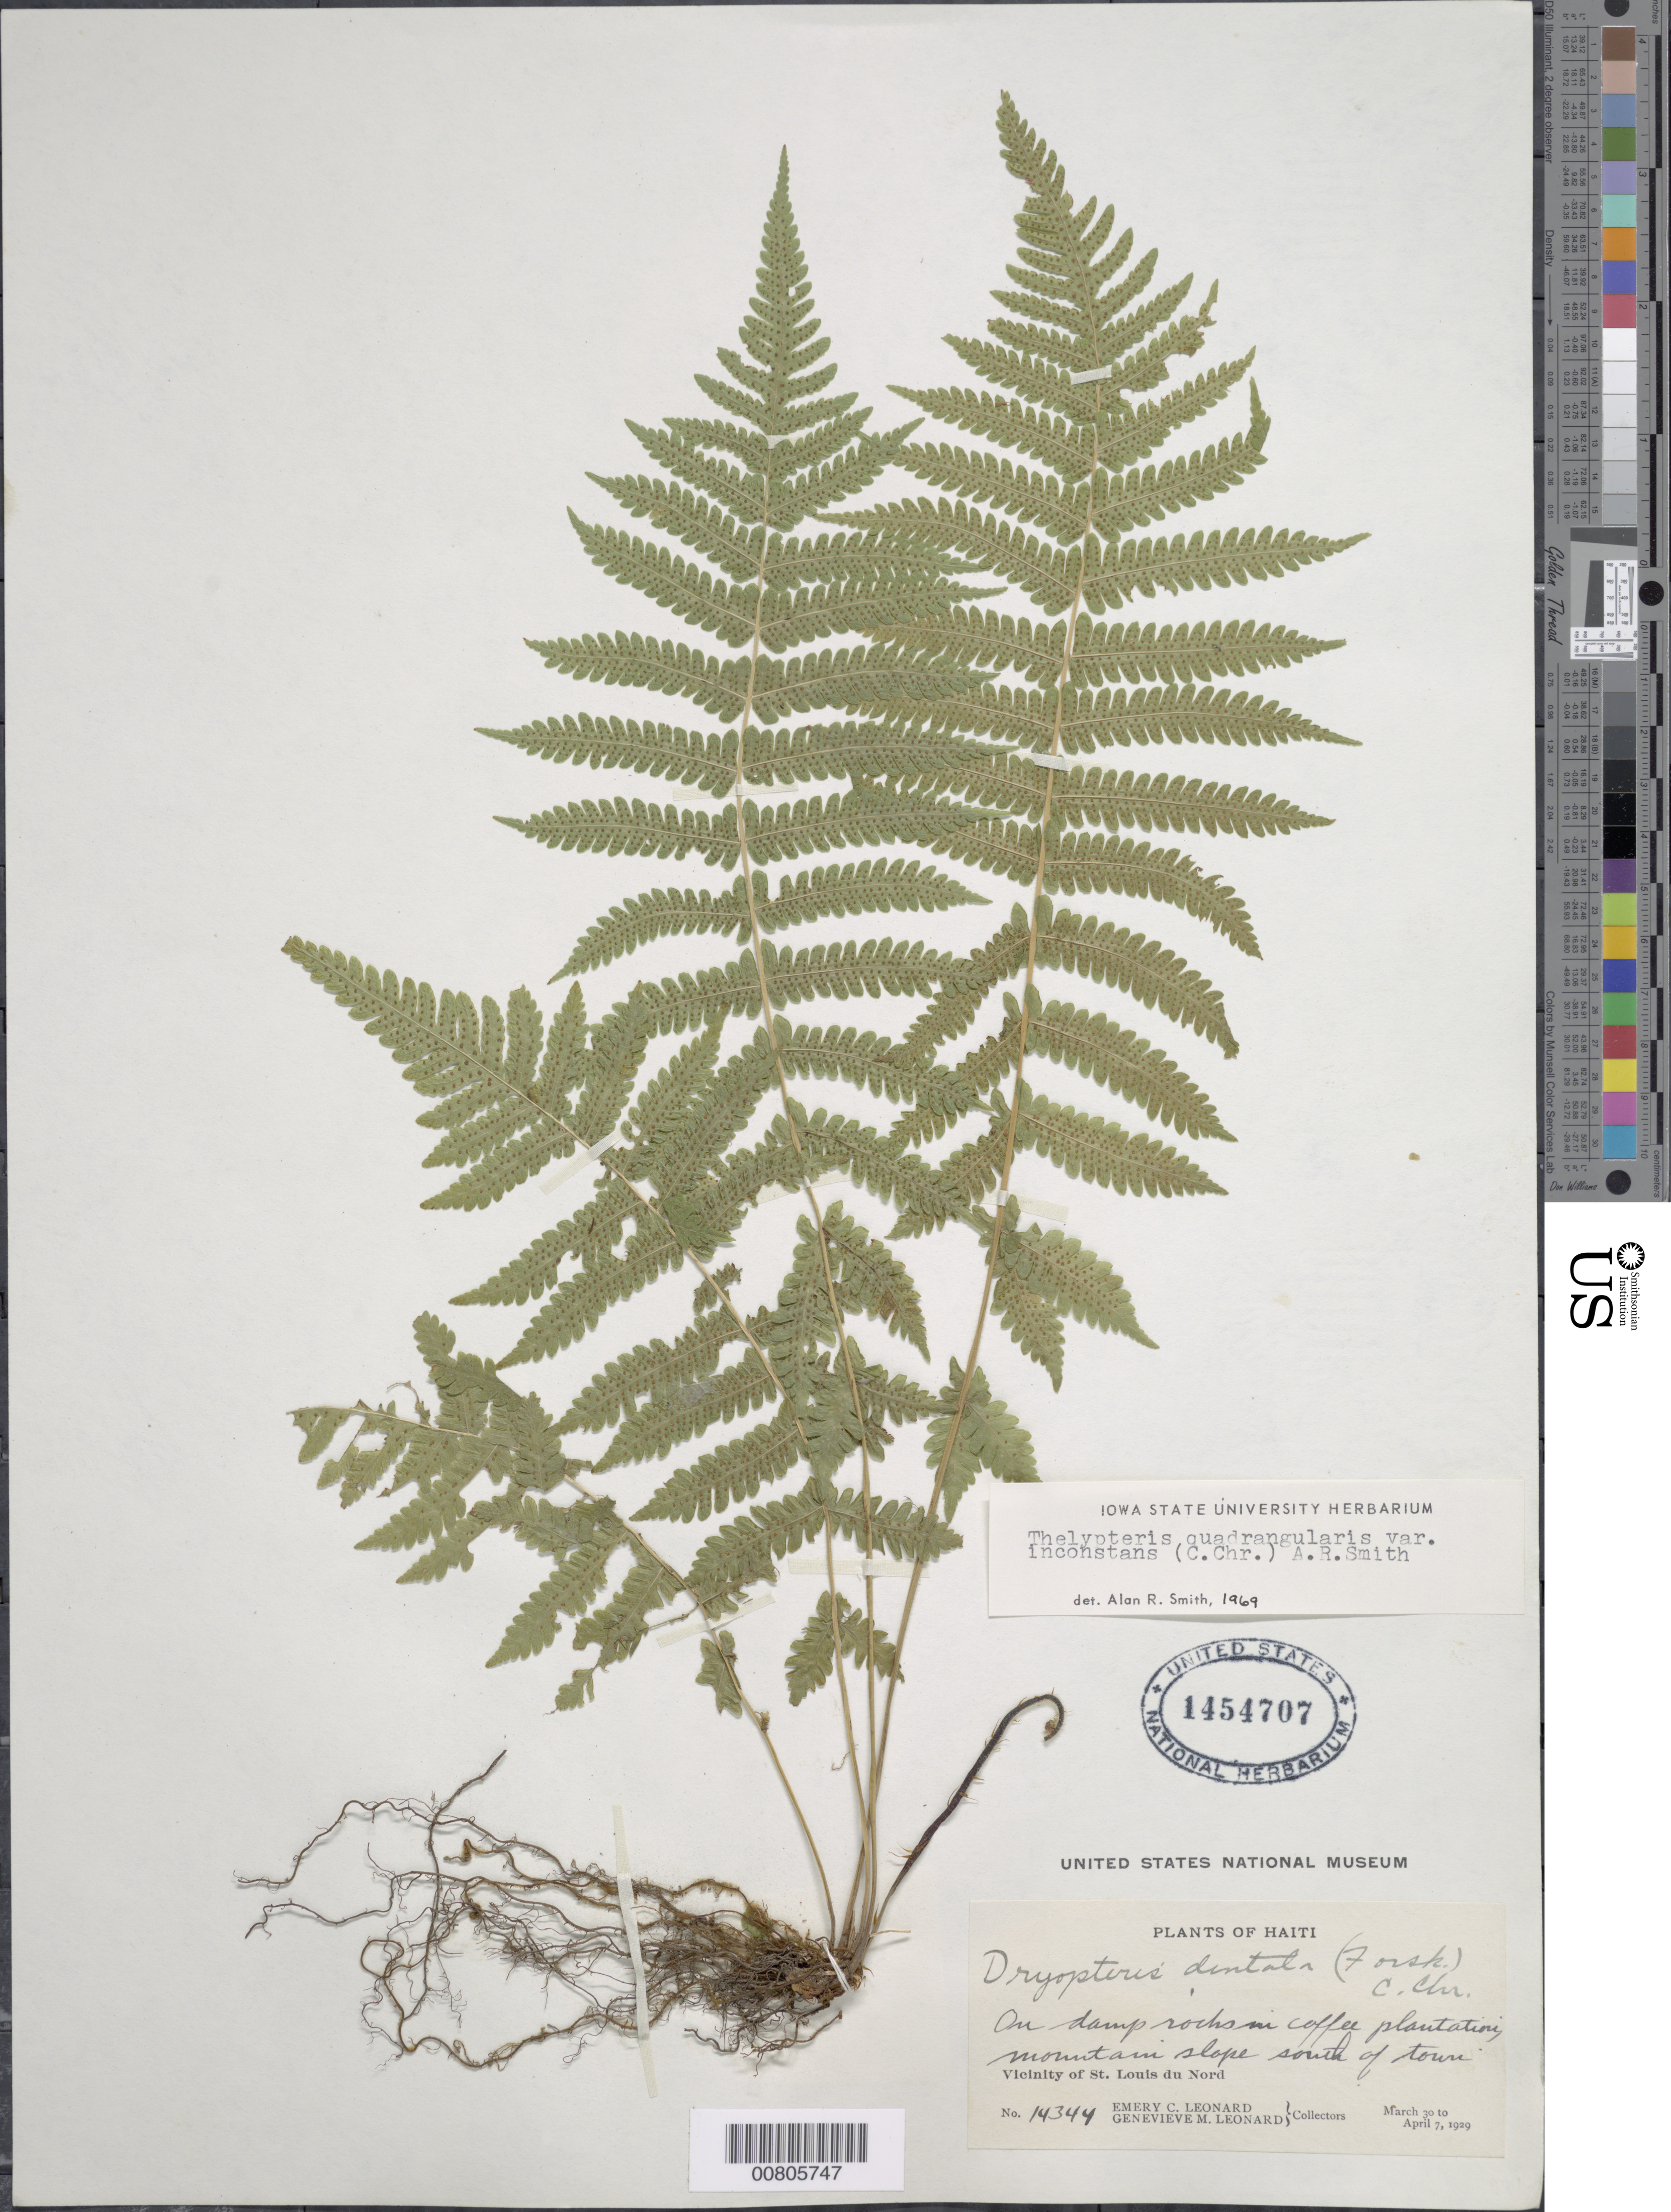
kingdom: Plantae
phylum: Tracheophyta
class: Polypodiopsida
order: Polypodiales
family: Thelypteridaceae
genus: Christella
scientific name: Christella hispidula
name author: (Decne.) Holttum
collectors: E. C. Leonard & G. M. Leonard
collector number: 14344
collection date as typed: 30 Mar 1929 to 07 Apr 1929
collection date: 1929-03-30/1929-04-07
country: Haiti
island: Hispaniola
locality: St. Louis du Nord, S of town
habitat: Mountain slope, damp rocks in coffee plantation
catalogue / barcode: US 1454707